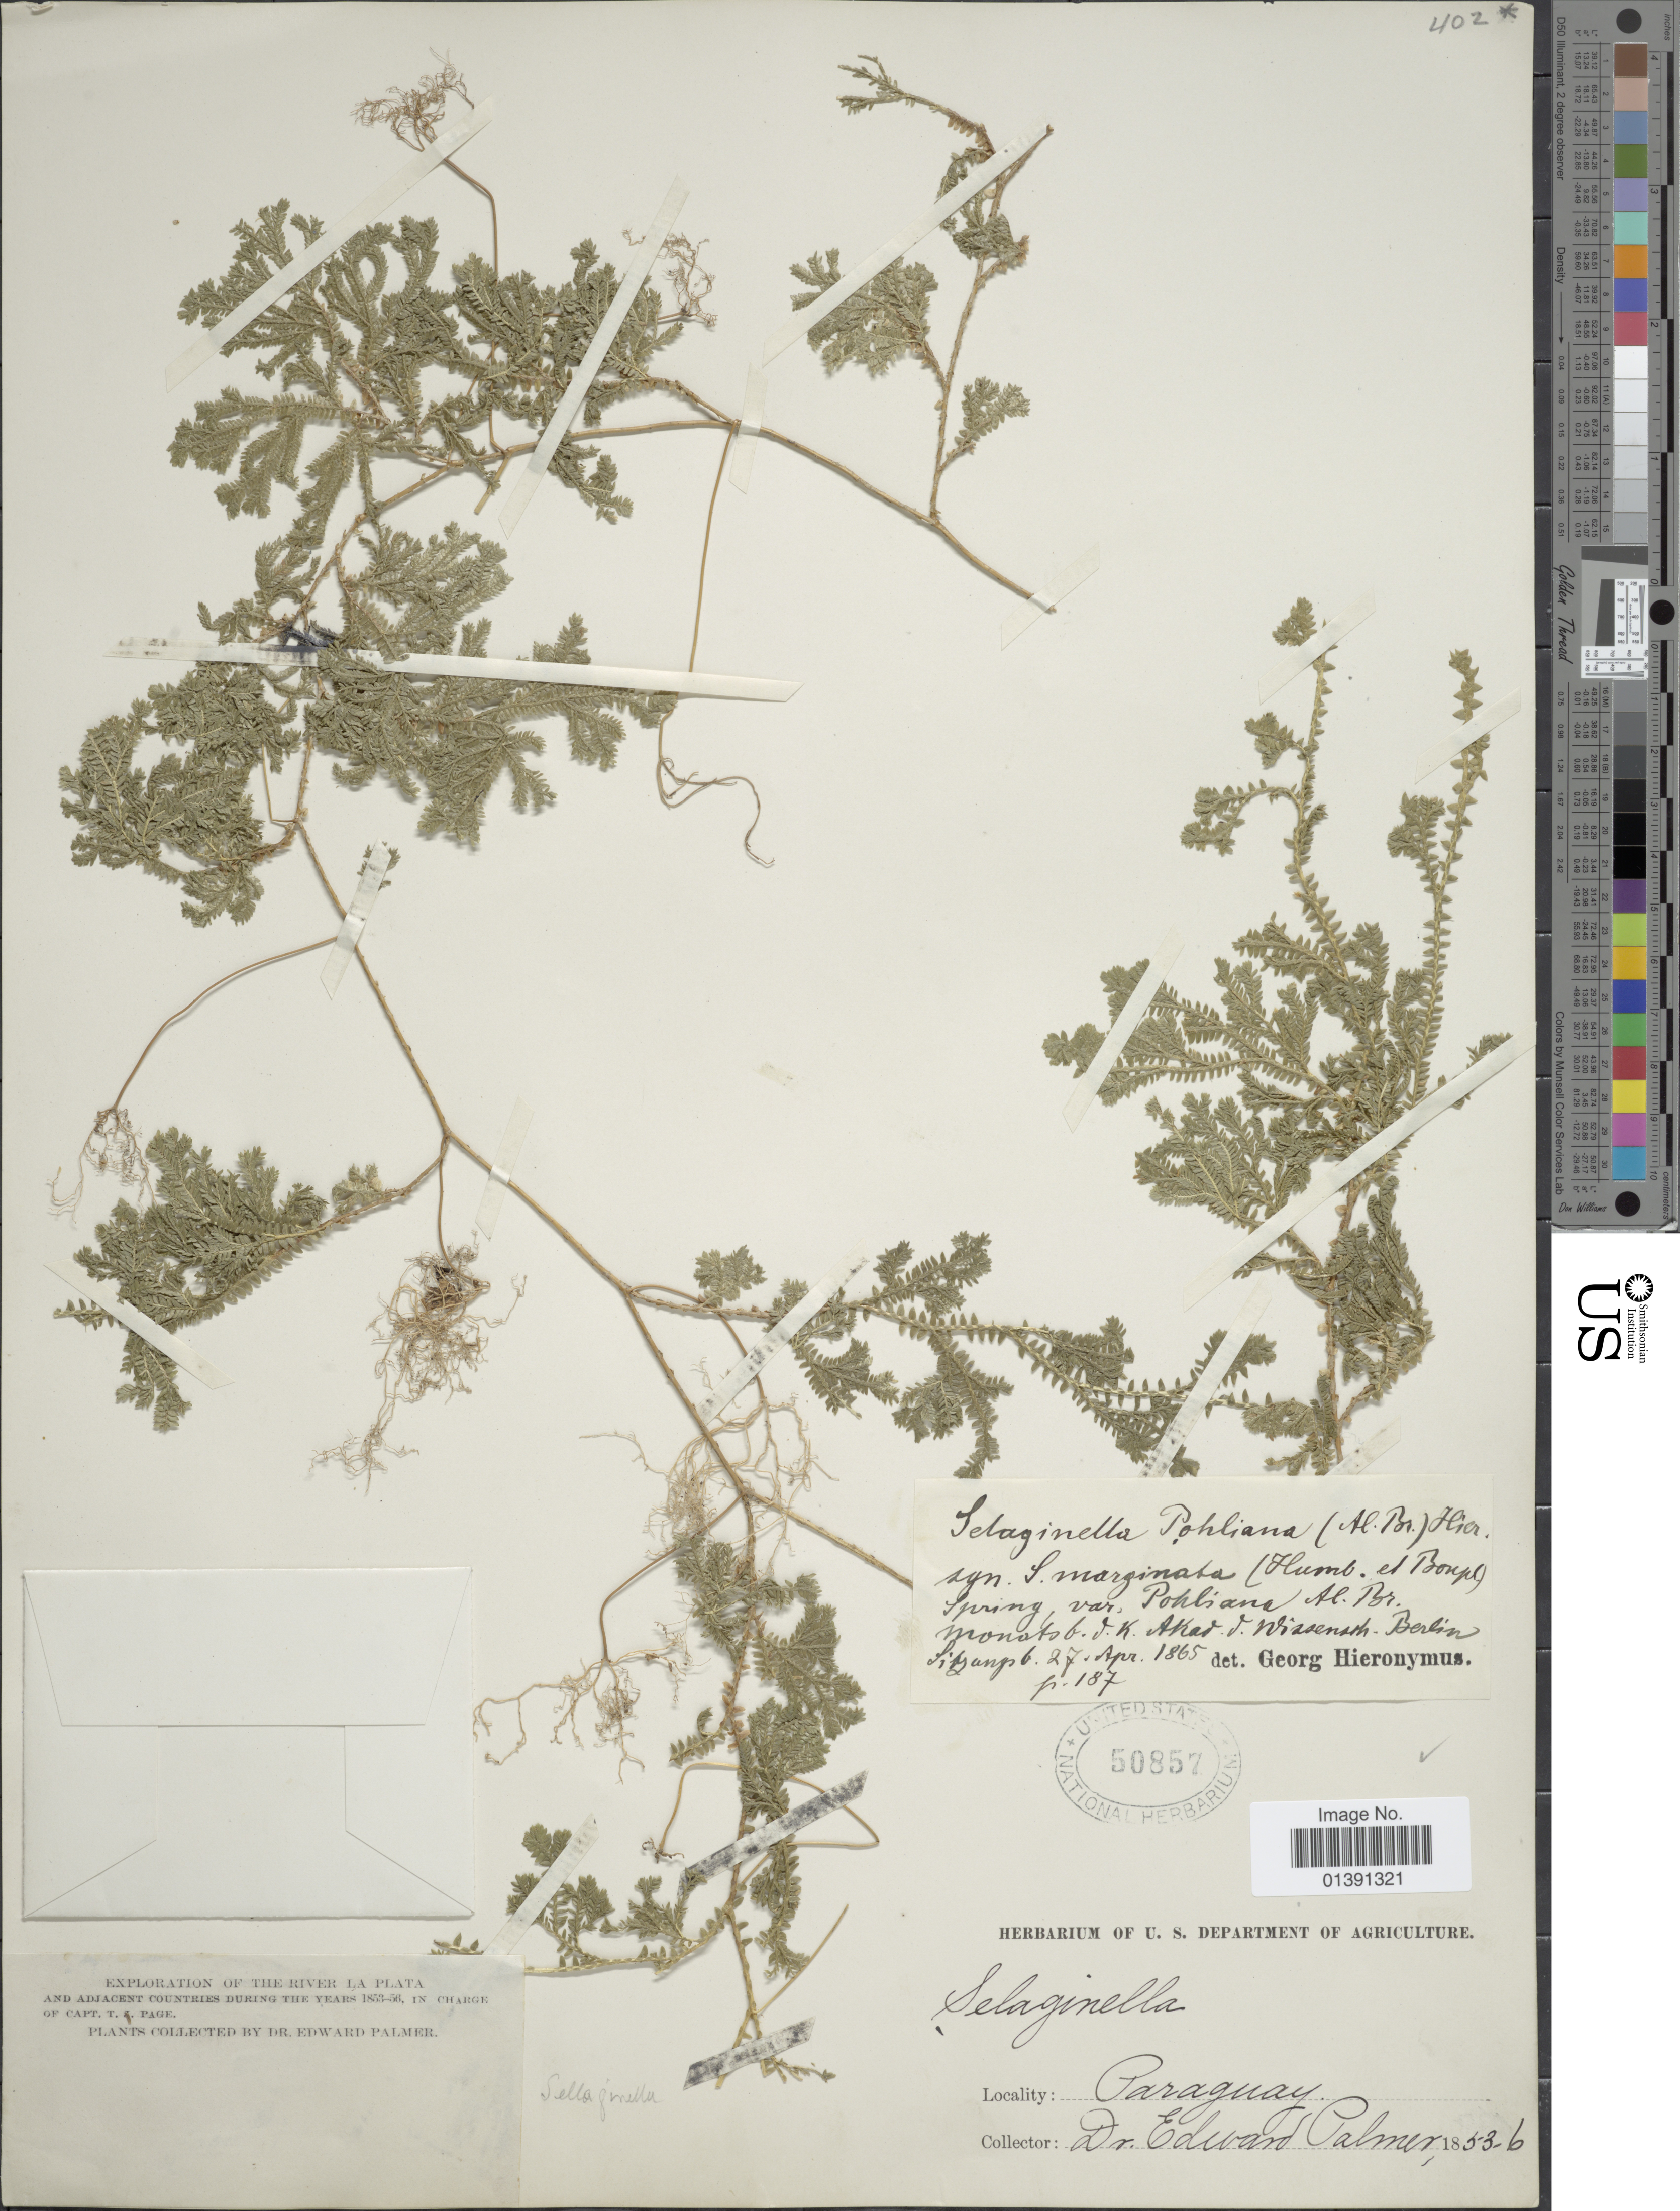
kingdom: Plantae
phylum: Tracheophyta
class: Lycopodiopsida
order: Selaginellales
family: Selaginellaceae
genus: Selaginella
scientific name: Selaginella marginata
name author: (Humb. & Bonpl.) Spring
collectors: E. Palmer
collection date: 1853/1856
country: Paraguay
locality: The river La Plata and Adjacent countries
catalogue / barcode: US 50857